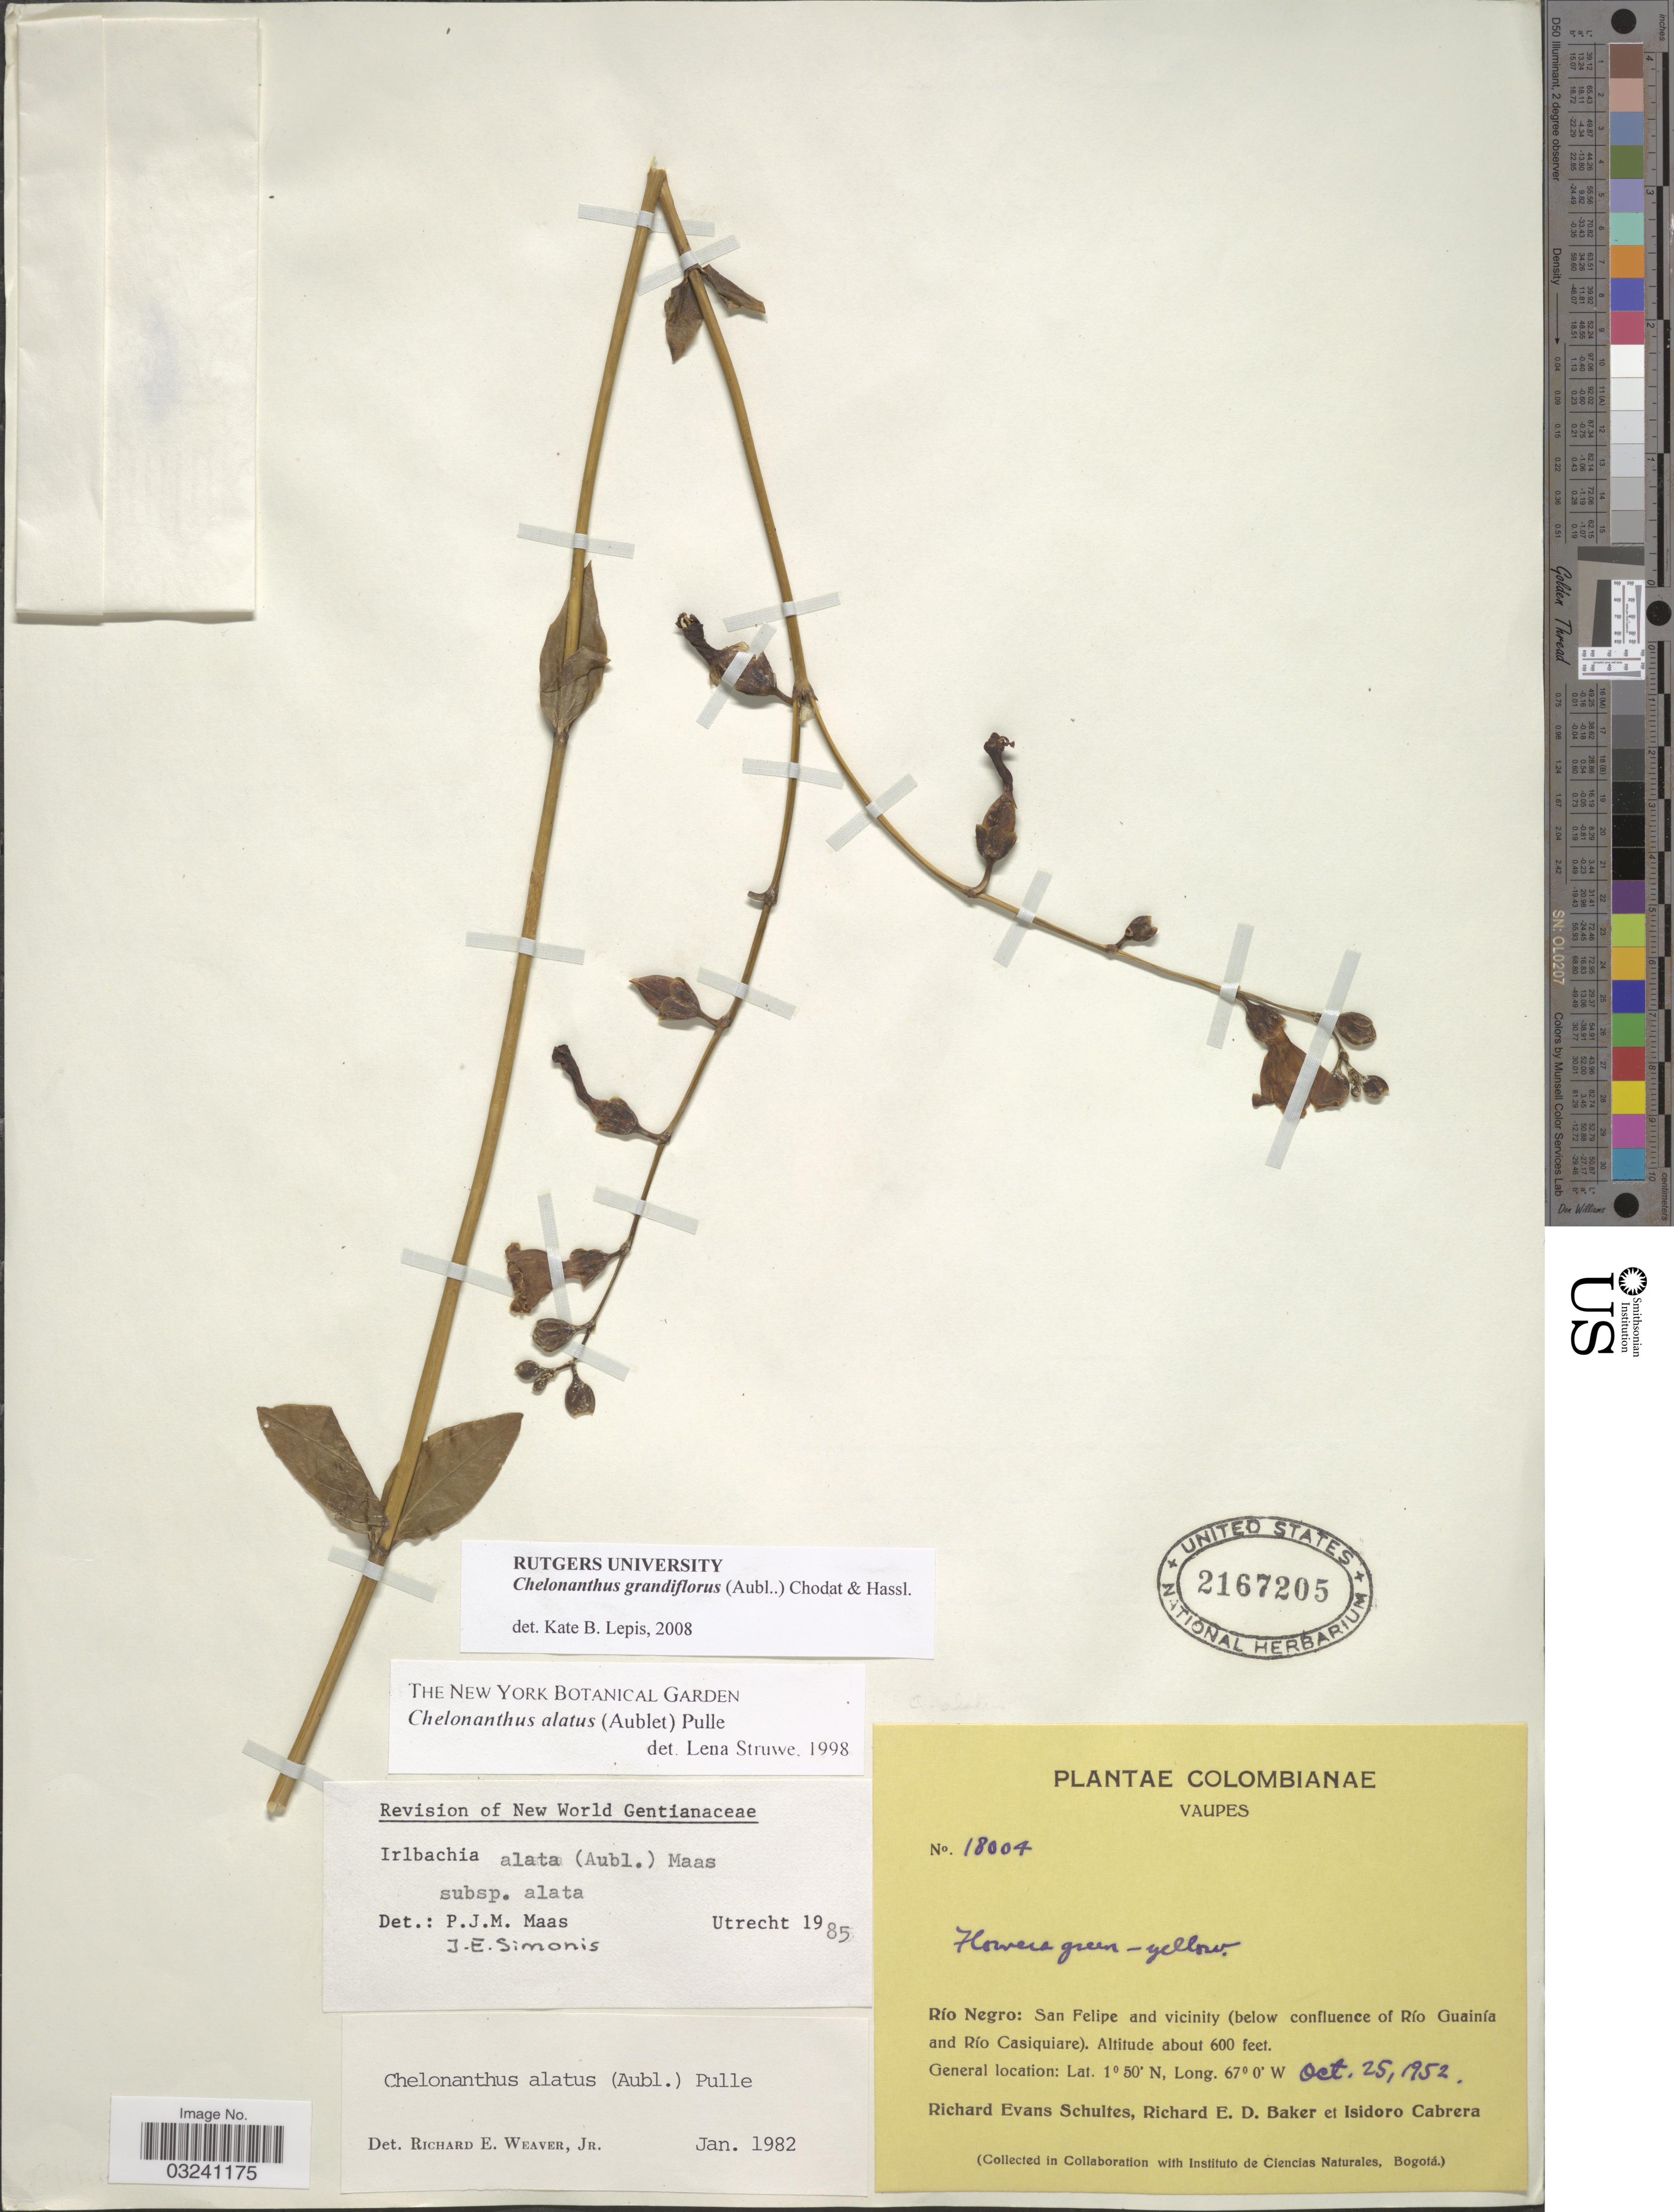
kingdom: Plantae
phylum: Tracheophyta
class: Magnoliopsida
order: Gentianales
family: Gentianaceae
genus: Chelonanthus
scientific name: Chelonanthus grandiflorus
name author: (Aubl.) Chodat & Hassl.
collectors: R. E. Schultes, R. E. D. Baker & I. Cabrera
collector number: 18004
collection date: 1952-10-25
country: Colombia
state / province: Vaupés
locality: Río Negro: San Felipe and vicinity (below confluence of Río Guainía and Río Casiquaire).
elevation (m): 183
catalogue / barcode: US 2167205